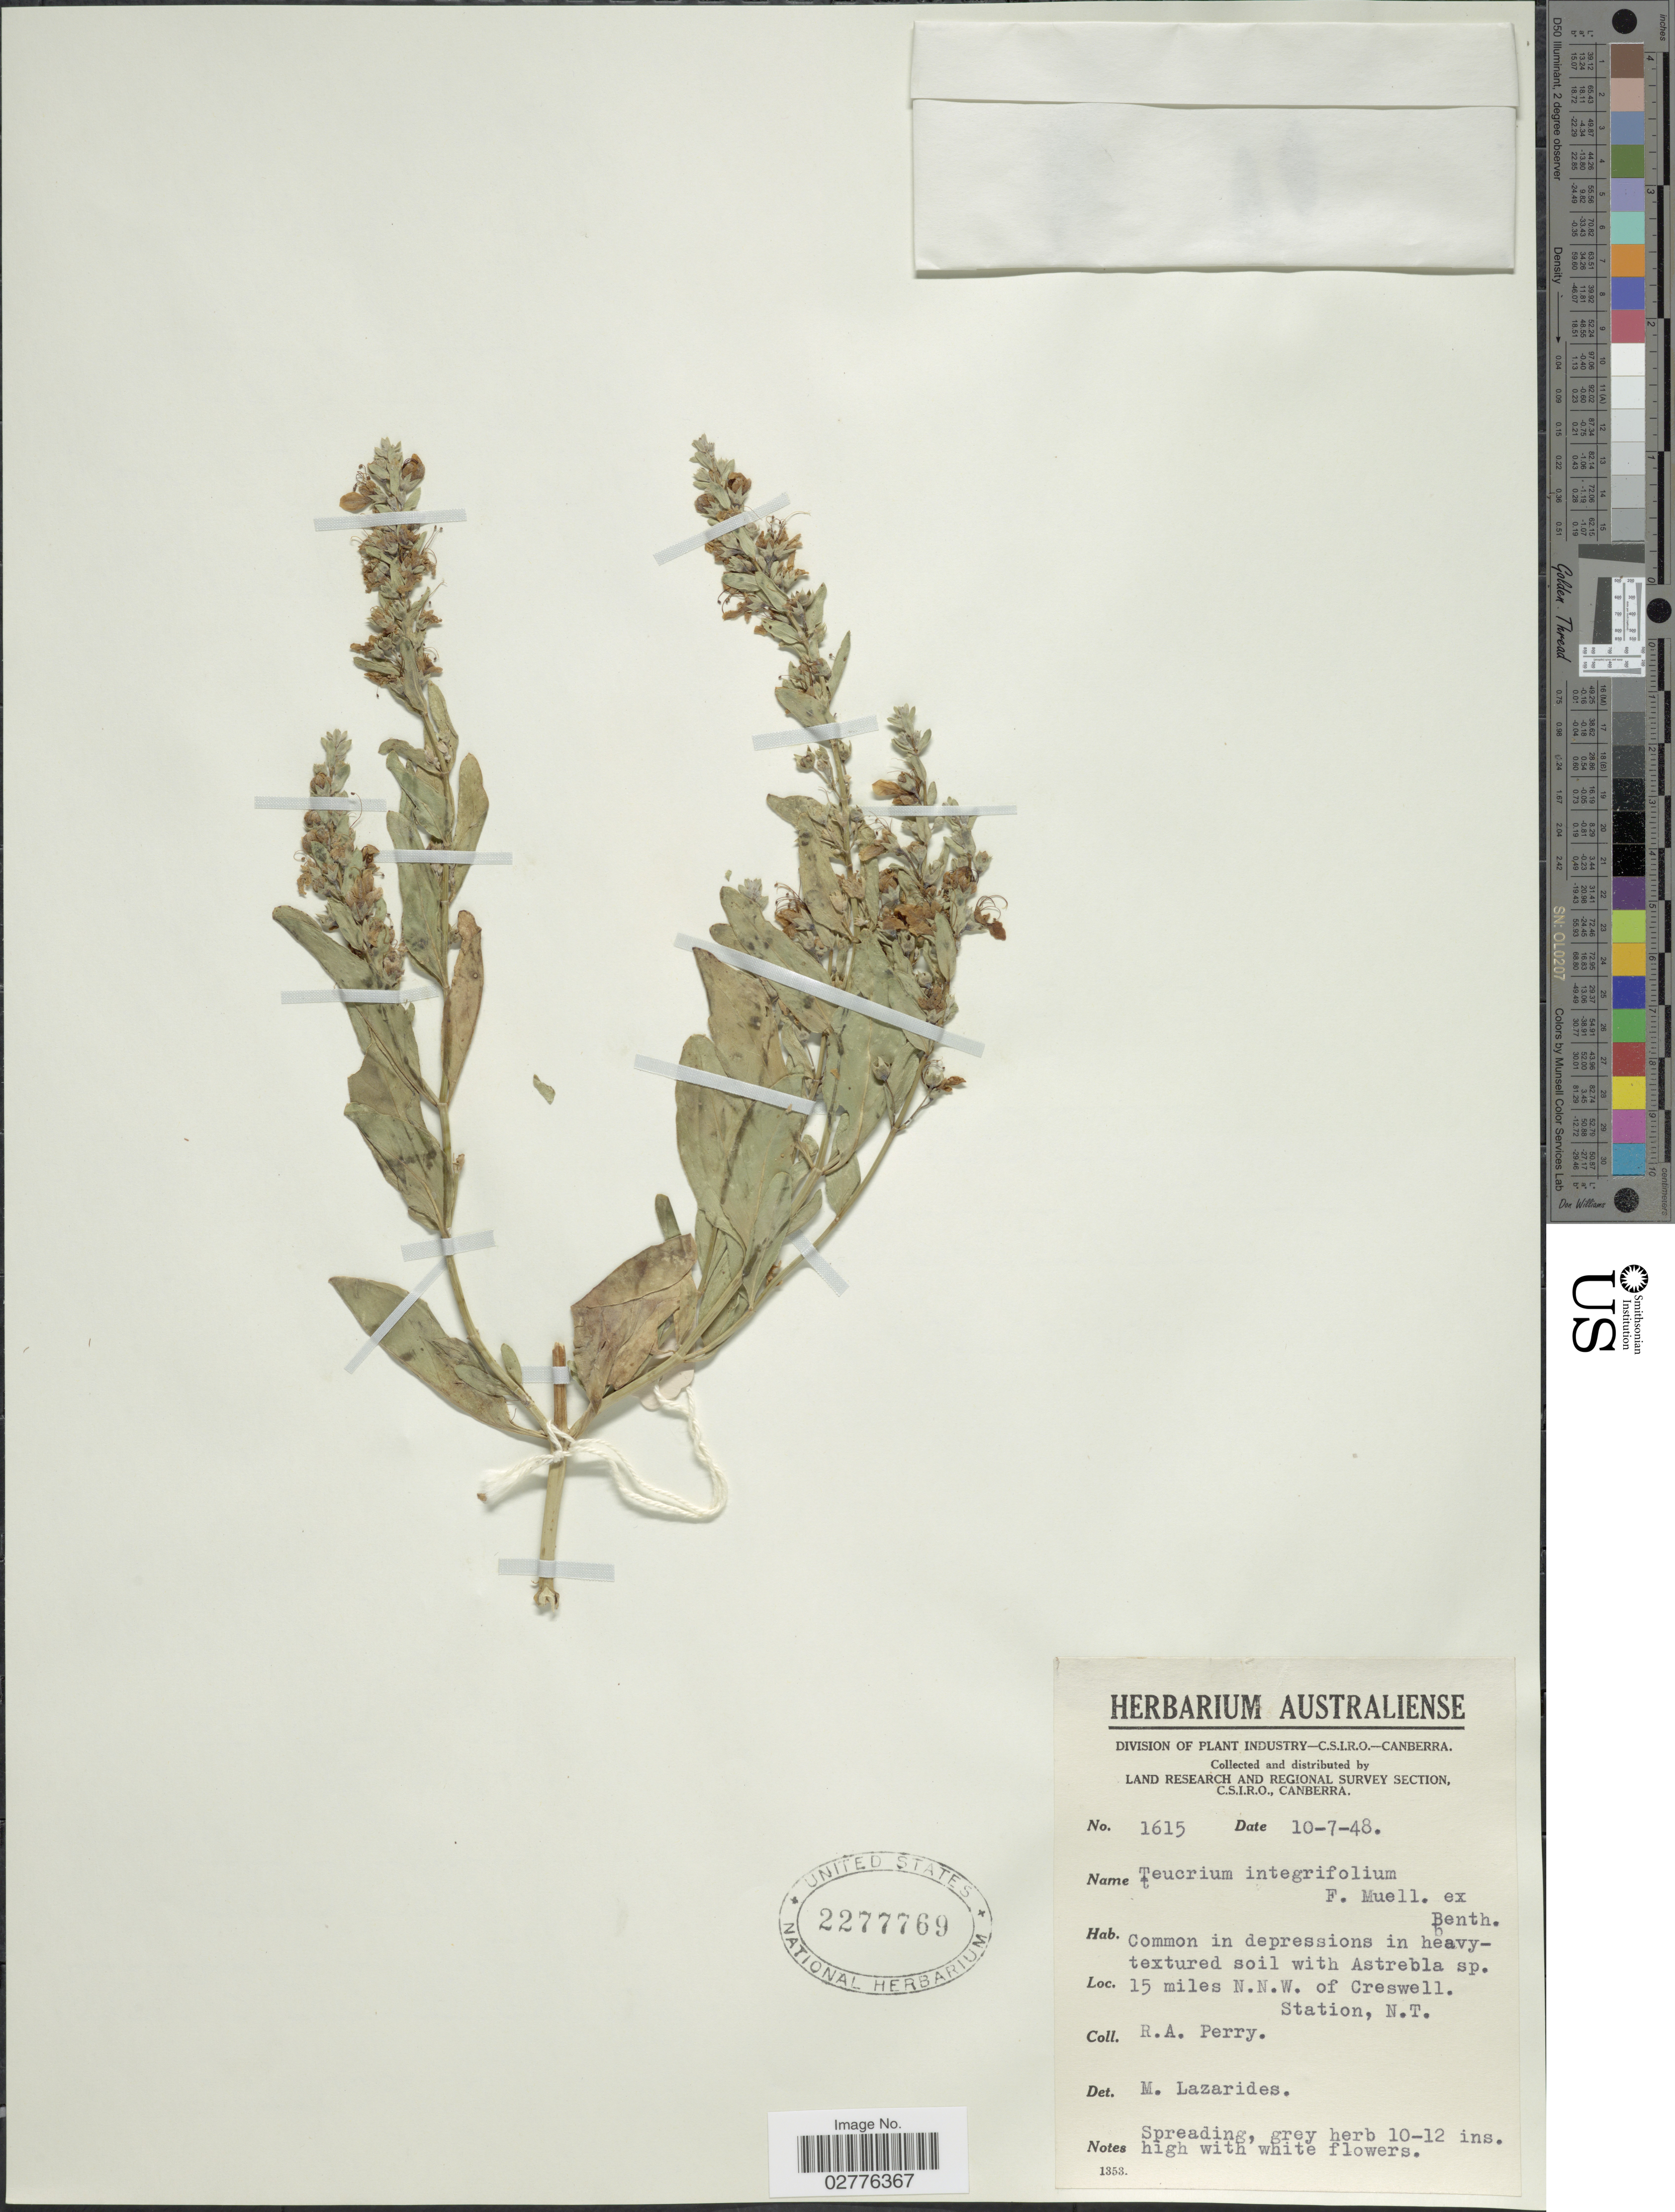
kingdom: Plantae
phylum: Tracheophyta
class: Magnoliopsida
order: Lamiales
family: Lamiaceae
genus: Teucrium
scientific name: Teucrium integrifolium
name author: Benth.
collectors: Perry, R. A.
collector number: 1615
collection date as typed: Transcribed d/m/y: 10/7/48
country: Australia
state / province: Northern Territory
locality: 15 miles N.N.W. of Creswell. Station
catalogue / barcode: US 2277769